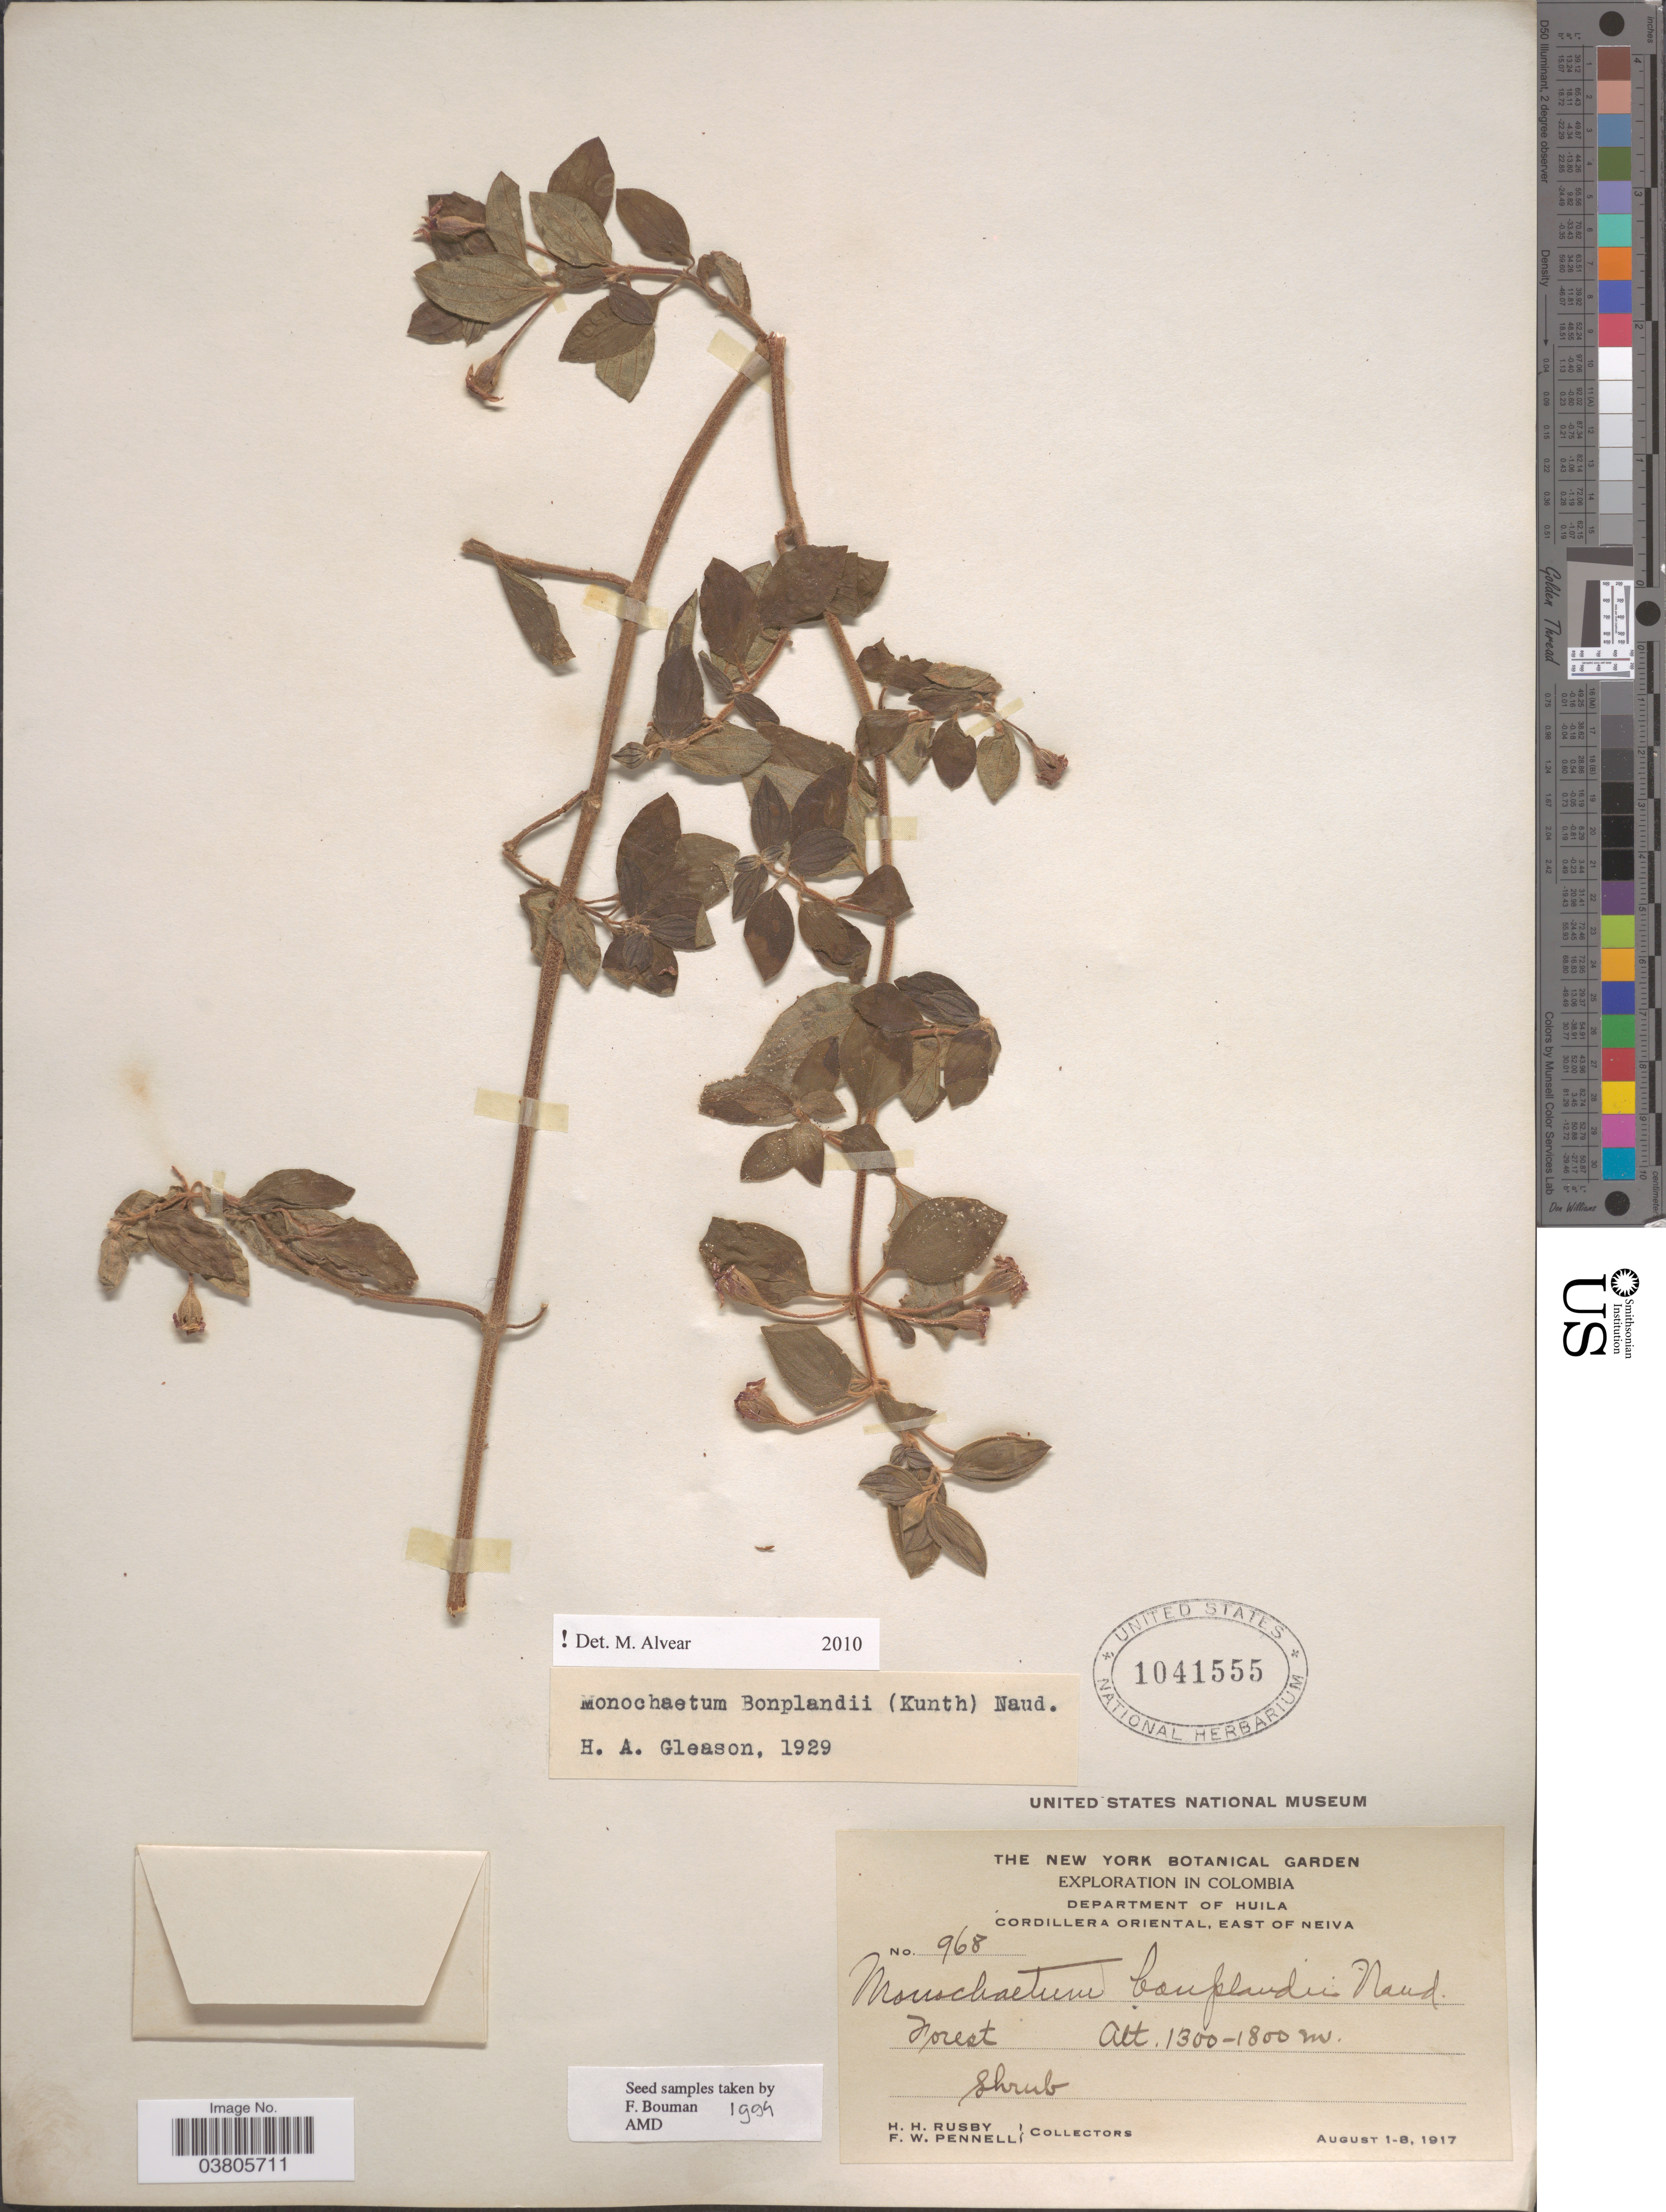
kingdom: Plantae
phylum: Tracheophyta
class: Magnoliopsida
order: Myrtales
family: Melastomataceae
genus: Monochaetum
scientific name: Monochaetum bonplandii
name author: (Kunth) Naudin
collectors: H. H. Rusby & F. W. Pennell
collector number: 968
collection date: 1917-08-01/1917-08-08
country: Colombia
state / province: Huila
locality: Department of Huila. Cordillera Oriental, East of Neiva.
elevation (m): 1300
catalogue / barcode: US 1041555